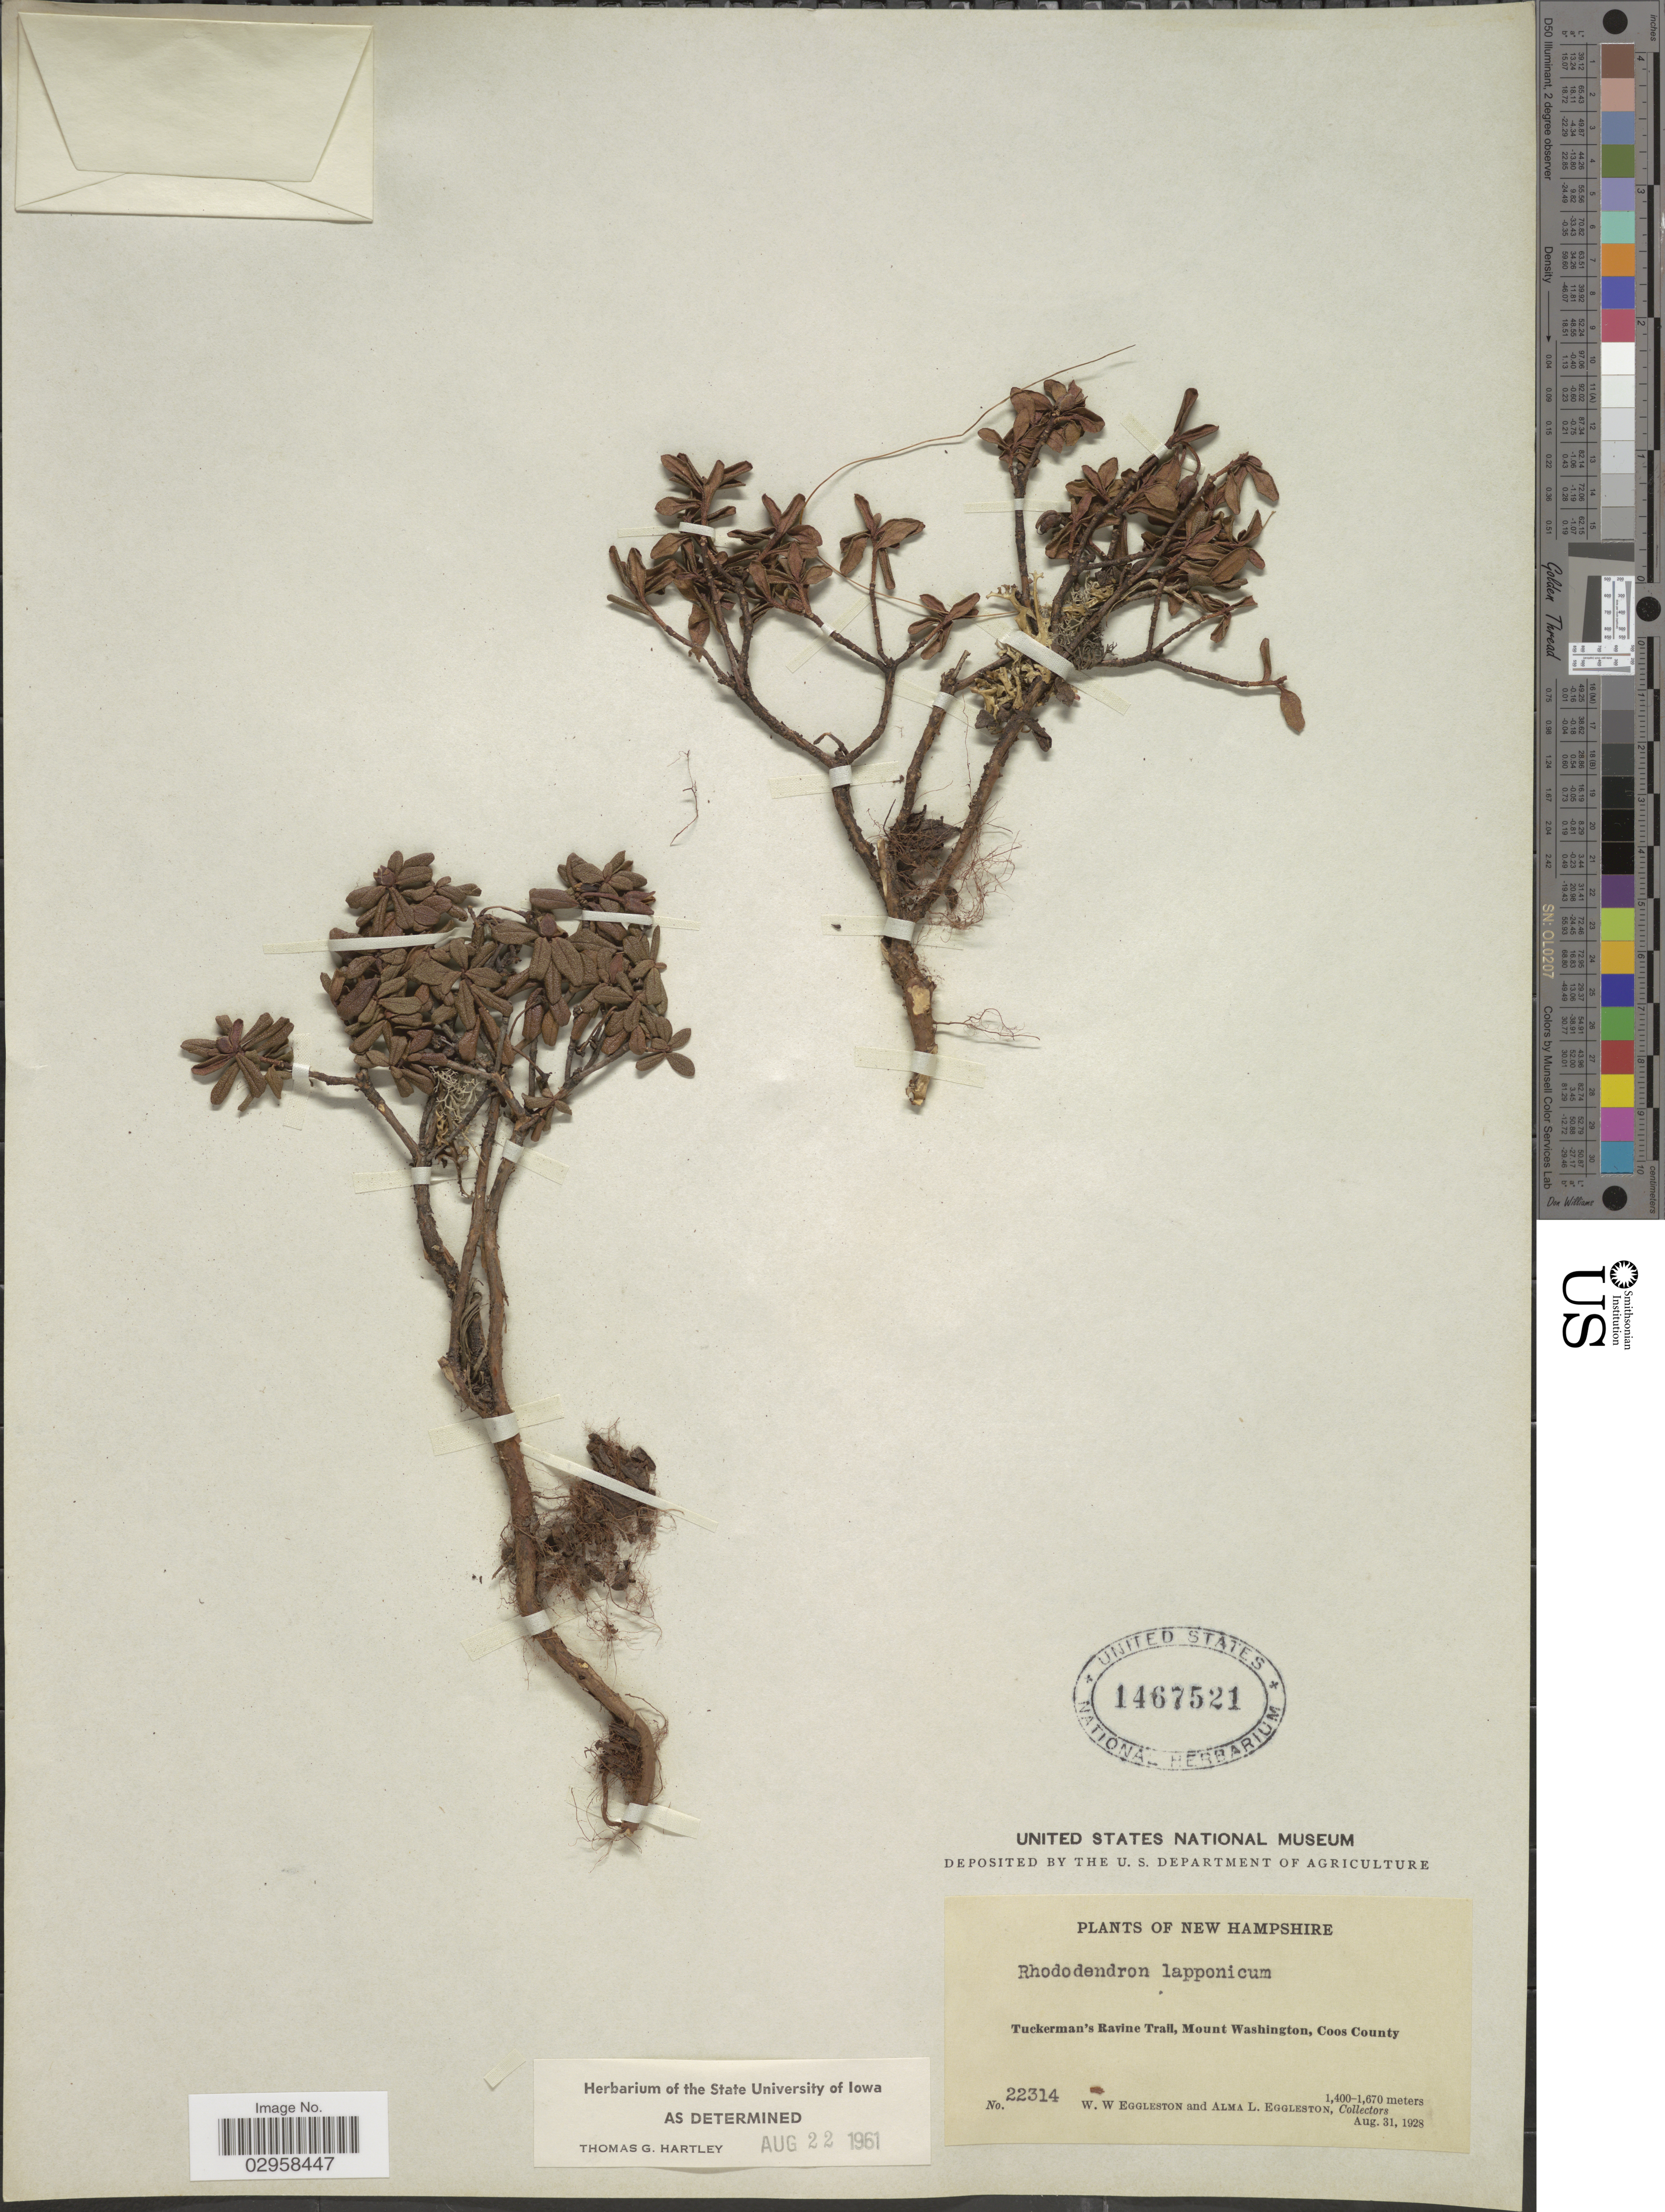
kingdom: Plantae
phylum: Tracheophyta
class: Magnoliopsida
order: Ericales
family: Ericaceae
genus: Rhododendron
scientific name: Rhododendron lapponicum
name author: (L.) Wahlenb.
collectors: W. W. Eggleston & A. Eggleston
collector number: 22314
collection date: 1928-08-31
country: United States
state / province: New Hampshire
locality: Tukerman's Ravine Trail, Mount Washington, Coos County.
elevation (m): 1400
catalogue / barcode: US 1467521